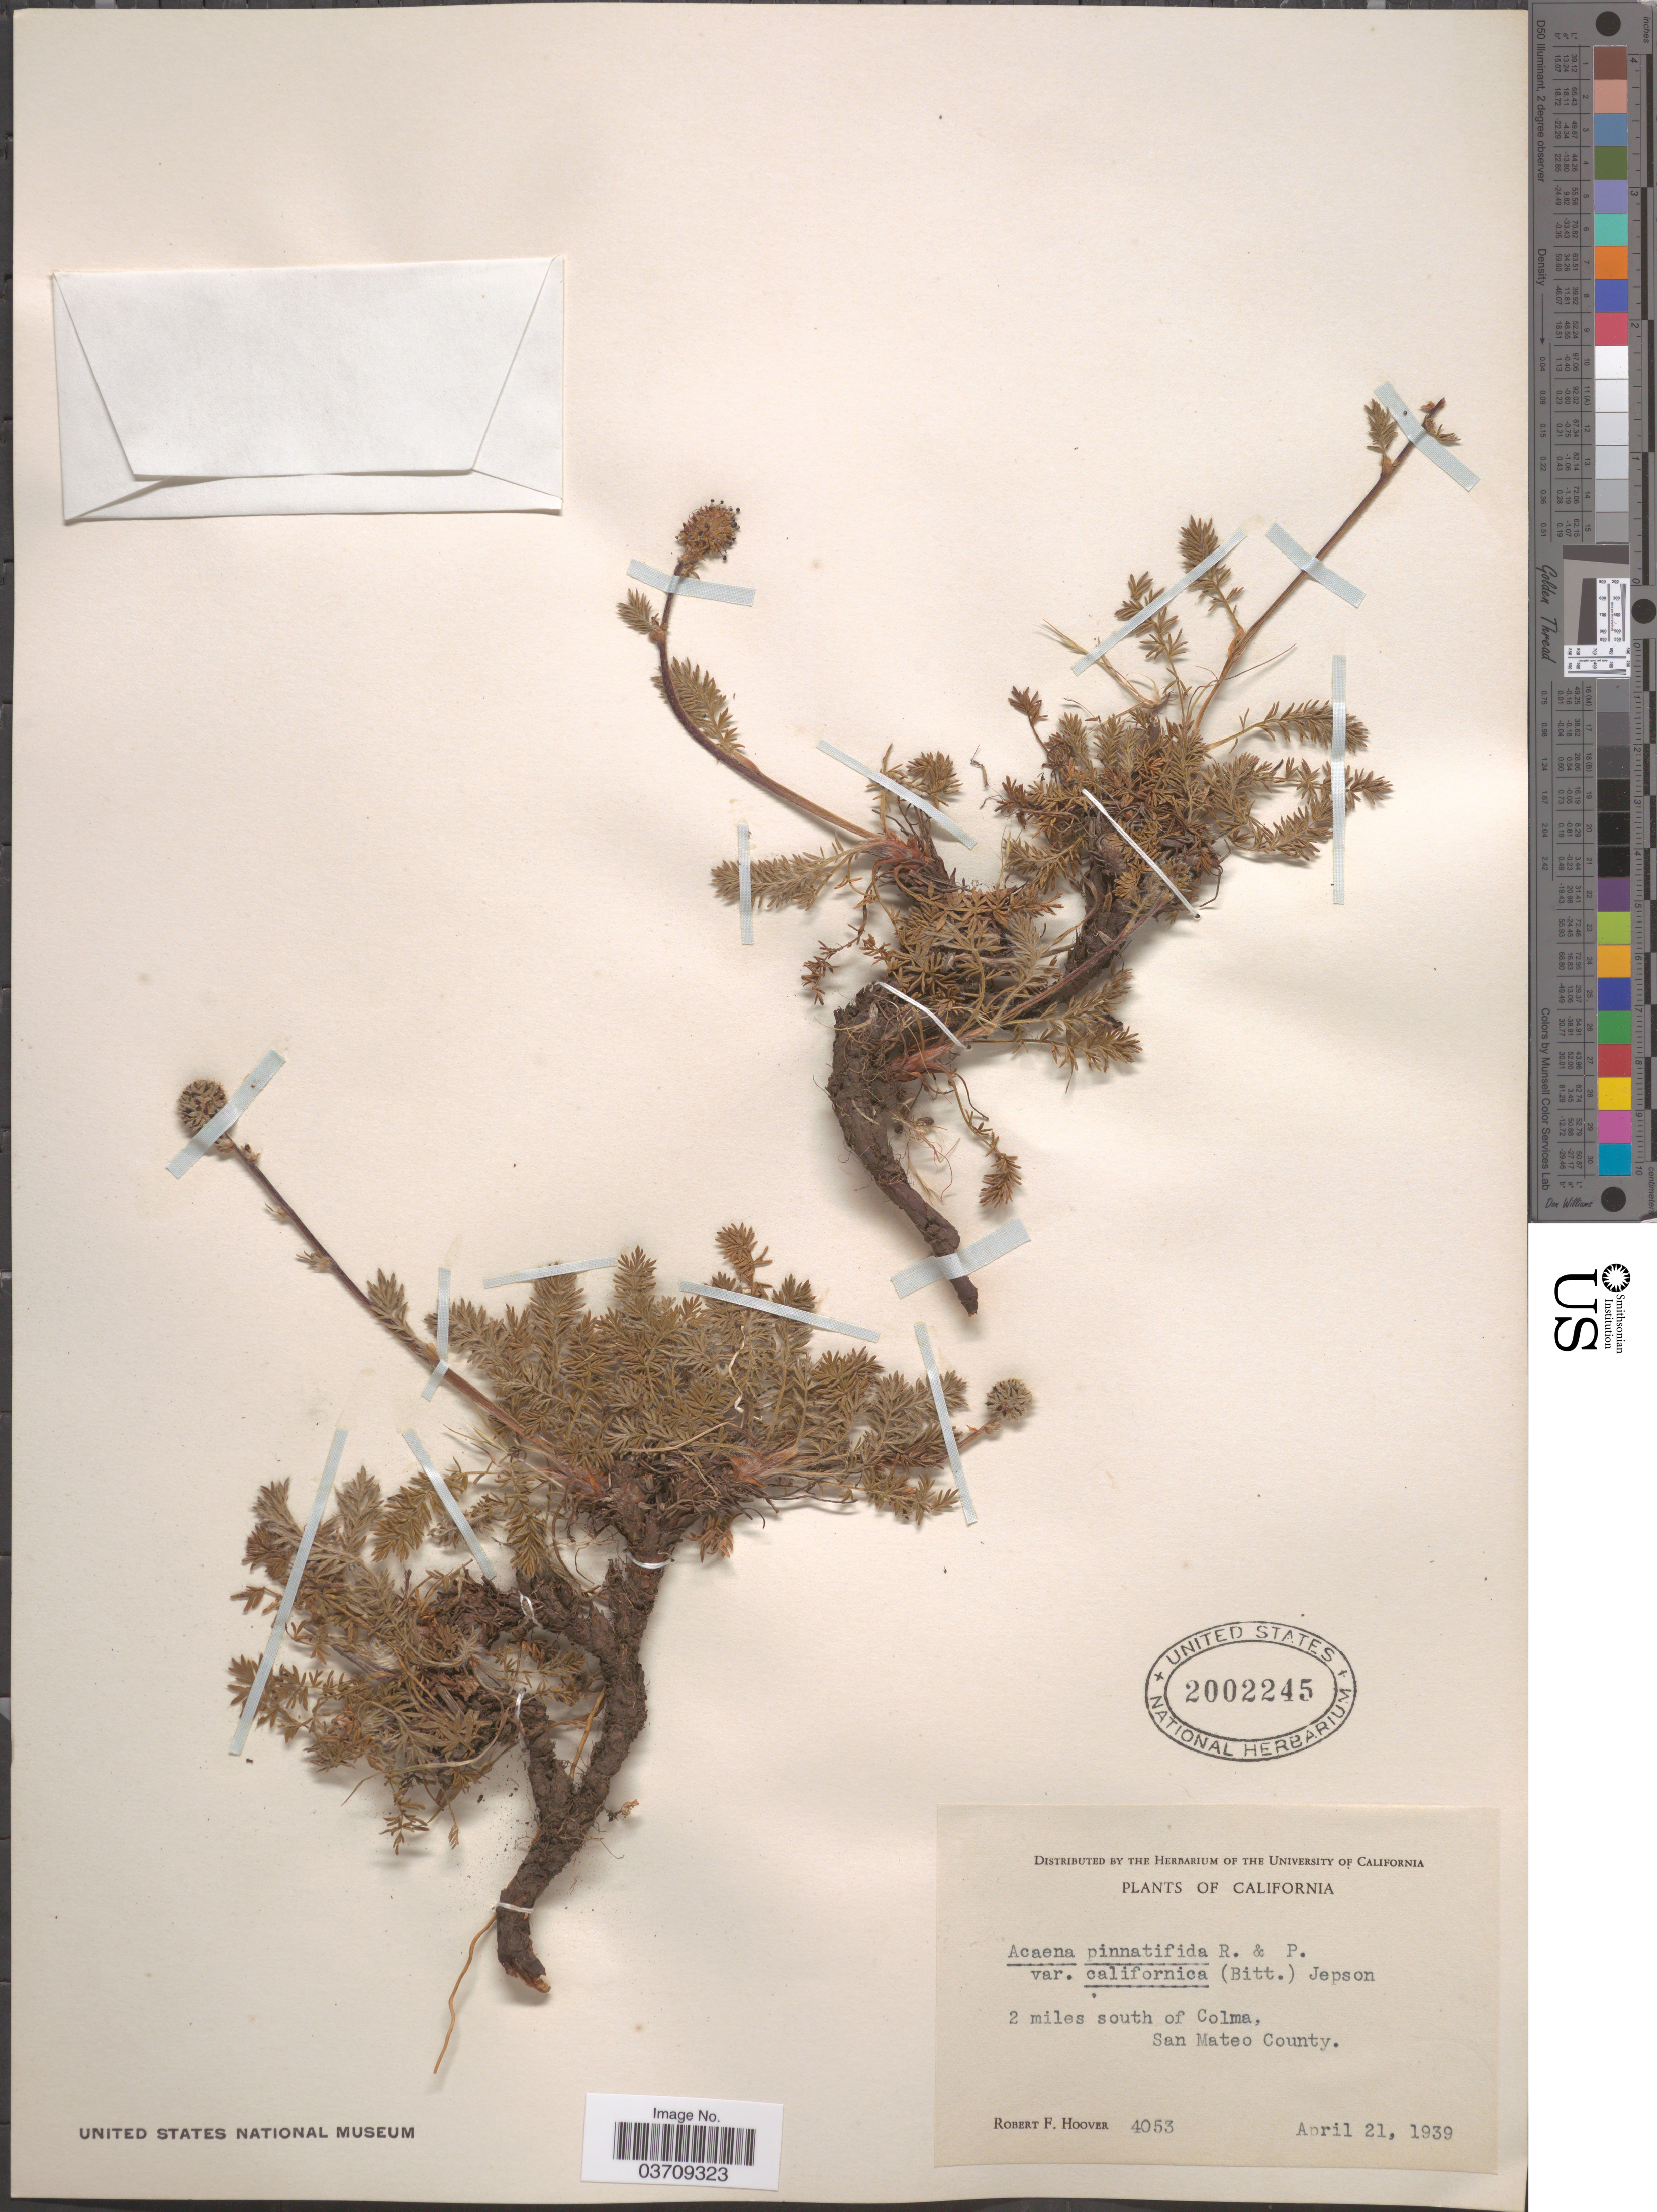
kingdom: Plantae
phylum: Tracheophyta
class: Magnoliopsida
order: Rosales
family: Rosaceae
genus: Acaena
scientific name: Acaena trifida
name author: Ruiz & Pav.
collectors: R. F. Hoover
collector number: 4053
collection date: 1939-04-21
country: United States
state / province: California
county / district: San Mateo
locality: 2 miles south of Colma, San Mateo County.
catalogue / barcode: US 2002245